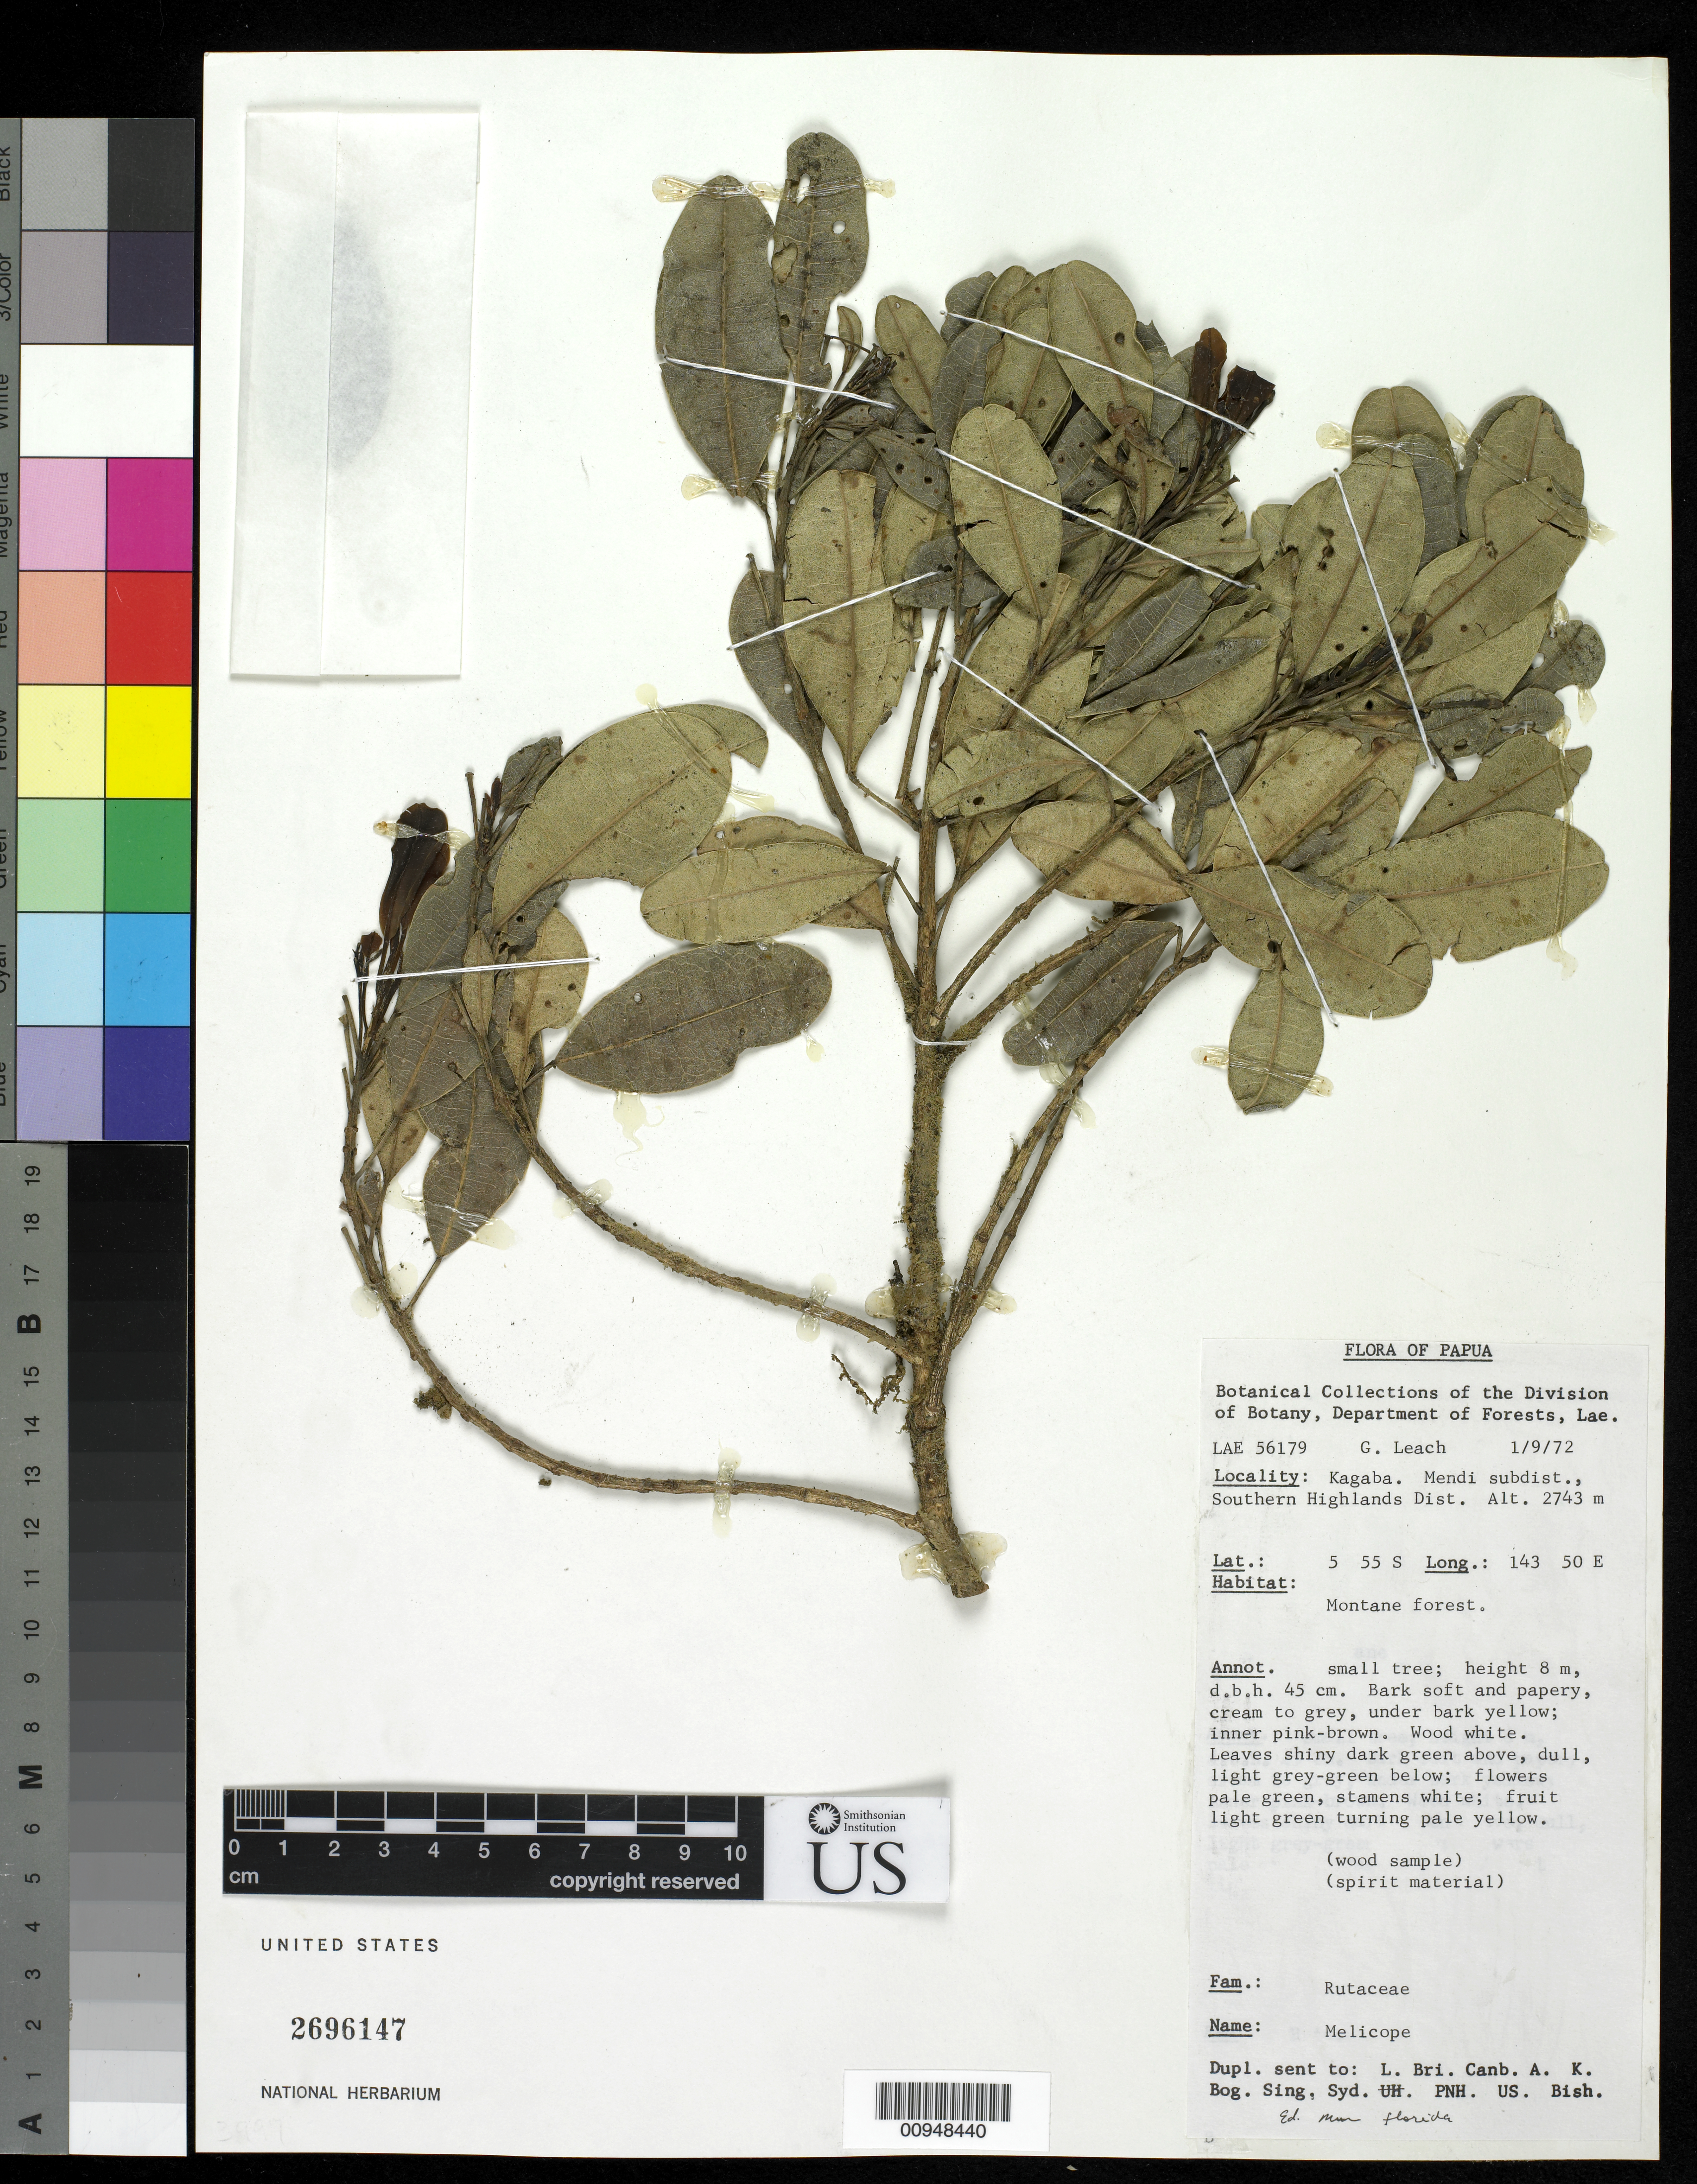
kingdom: Plantae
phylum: Tracheophyta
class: Magnoliopsida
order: Sapindales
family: Rutaceae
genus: Melicope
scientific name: Melicope sp.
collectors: G. Leach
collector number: LAE 56179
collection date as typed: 09 Jan 1972 or 01 Sep 1972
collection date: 1972-01-09 or 1972-09-01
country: Papua New Guinea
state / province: Southern Highlands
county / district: Mendi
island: New Guinea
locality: Kagaba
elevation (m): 2743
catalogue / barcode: US 2696147